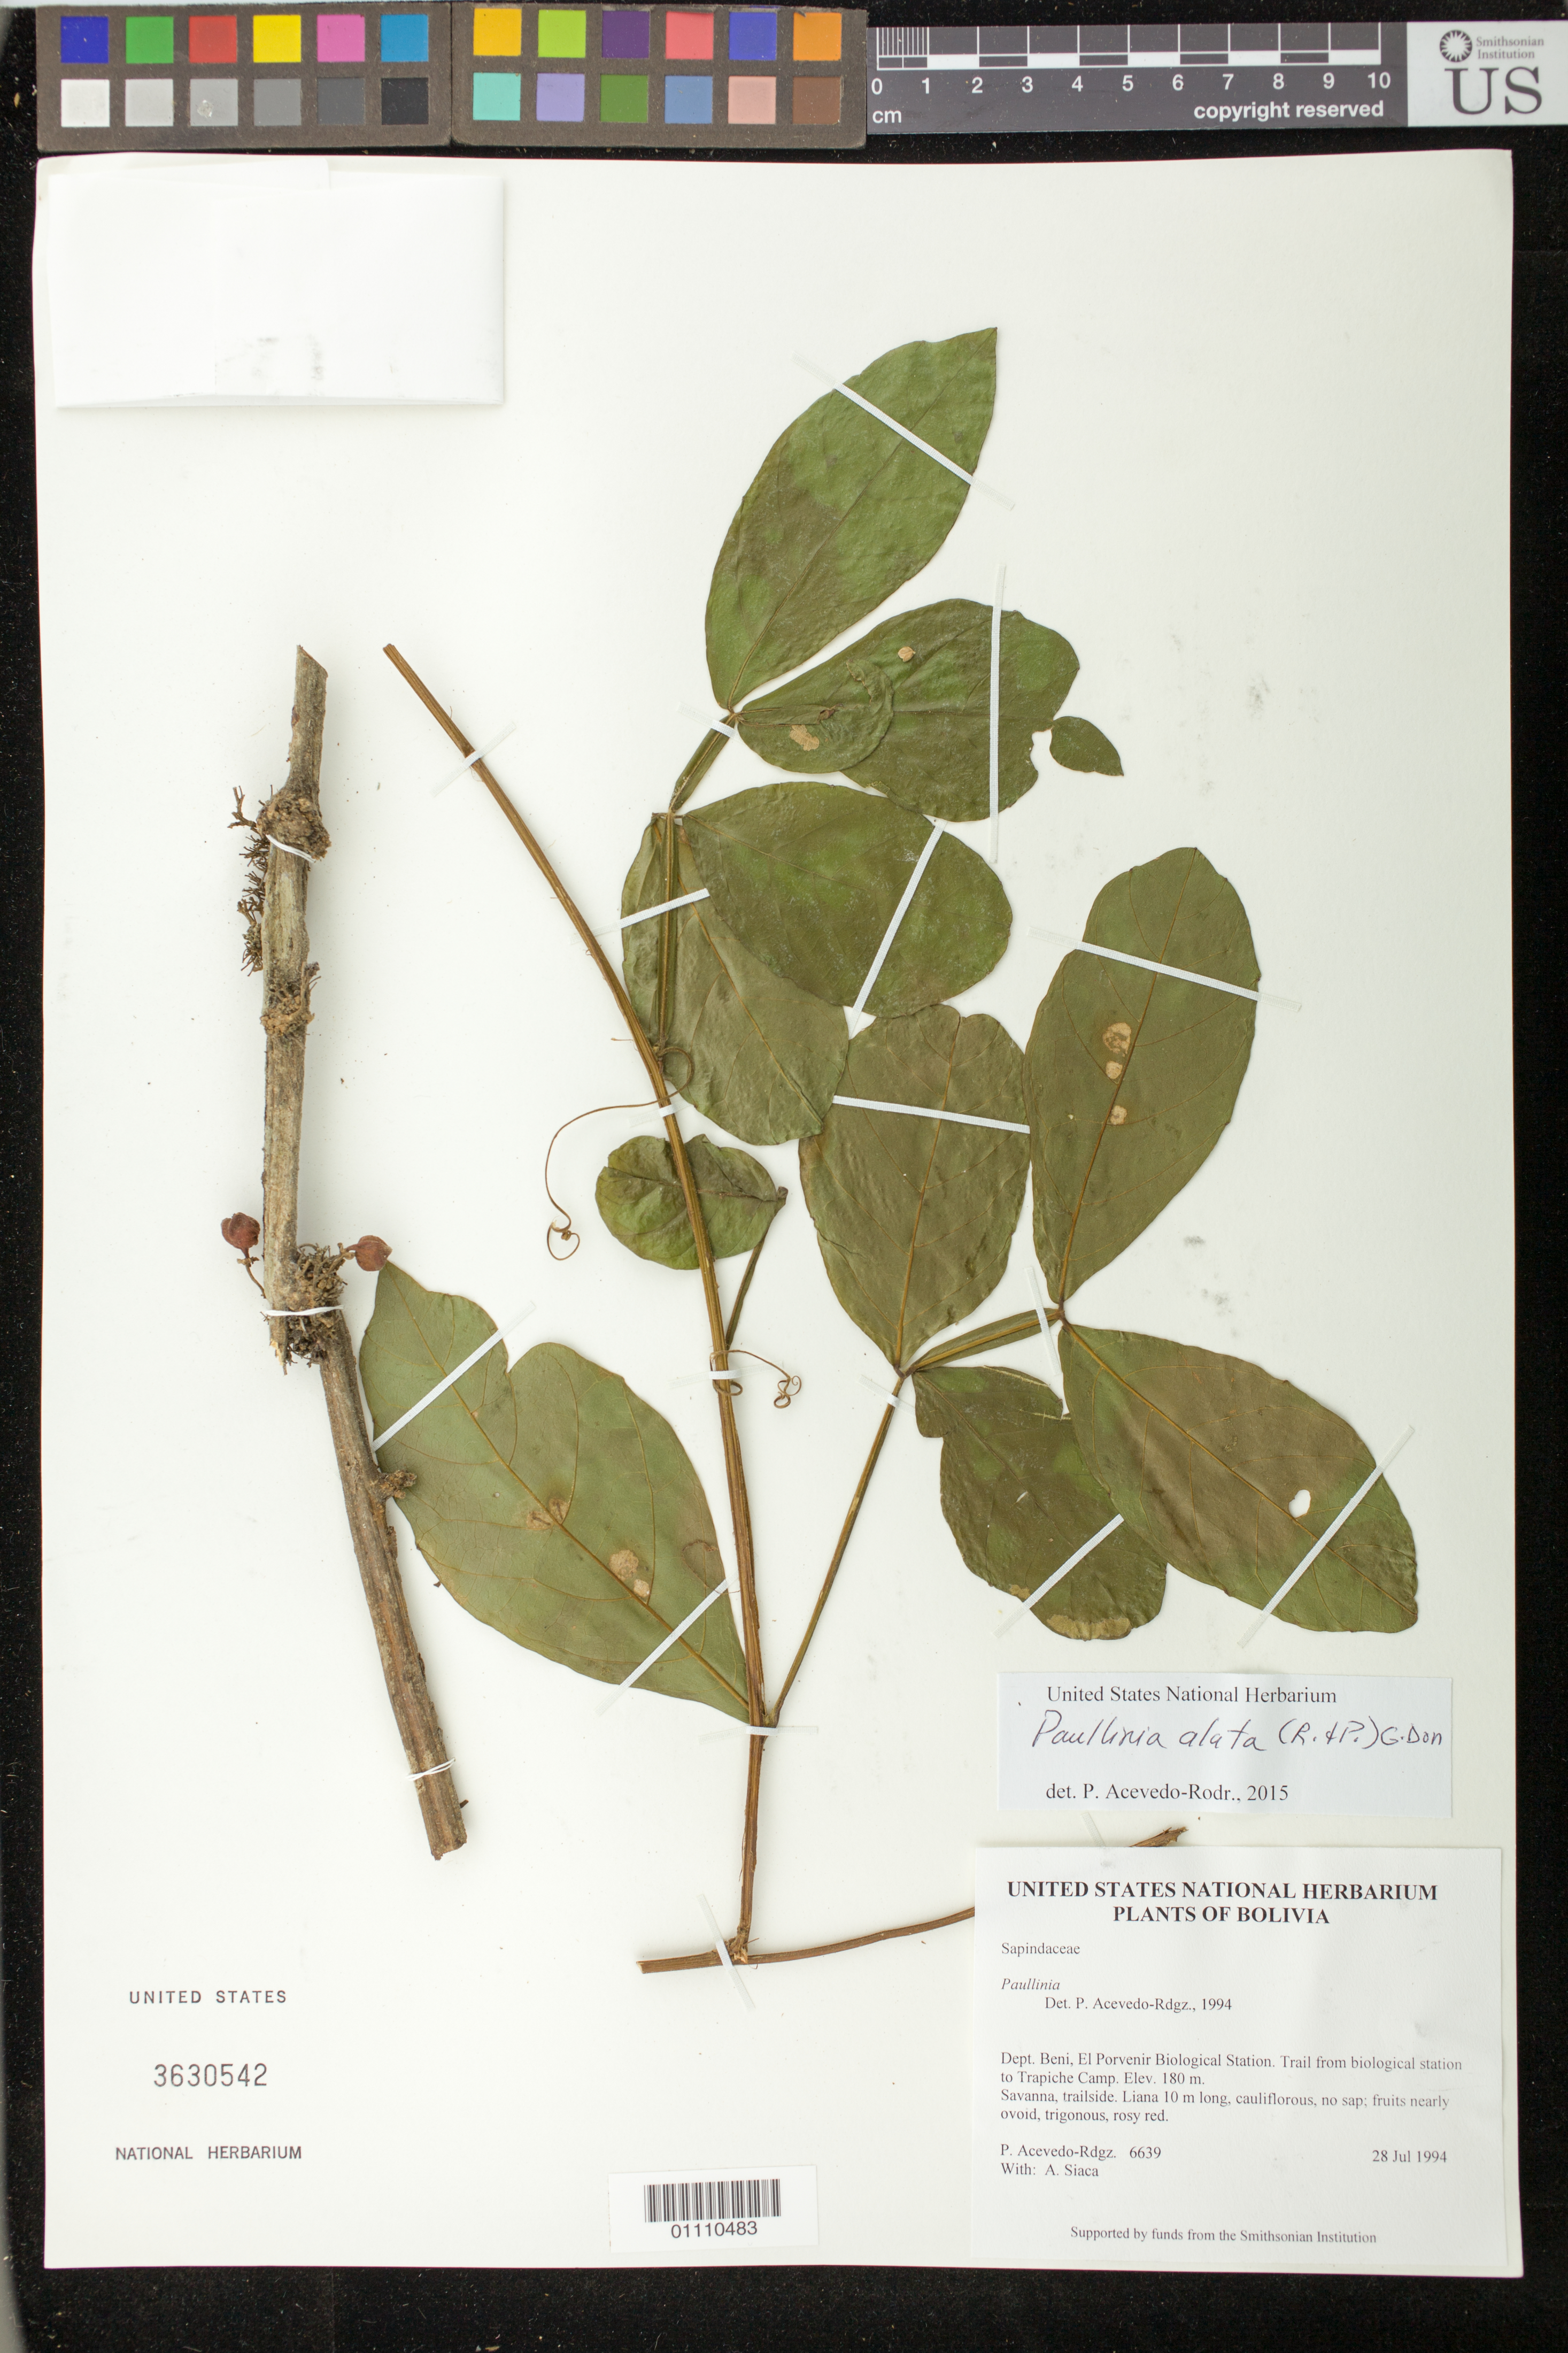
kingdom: Plantae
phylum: Tracheophyta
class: Magnoliopsida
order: Sapindales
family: Sapindaceae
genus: Paullinia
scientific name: Paullinia alata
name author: (Ruiz & Pav.) G. Don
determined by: Acevedo-Rodríguez, P., (BOT), Smithsonian Institution - National Museum of Natural History (UNITED STATES)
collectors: P. Acevedo-Rodr. & A. Siaca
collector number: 6639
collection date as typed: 28 Jul 1994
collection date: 1994-07-28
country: Bolivia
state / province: Beni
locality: Depart. Beni, El Porvenir Biological Station. Trail from biological station to Trapiche Camp.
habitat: Savanna, trailside.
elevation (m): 180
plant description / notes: US, NY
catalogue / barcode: US 3630542